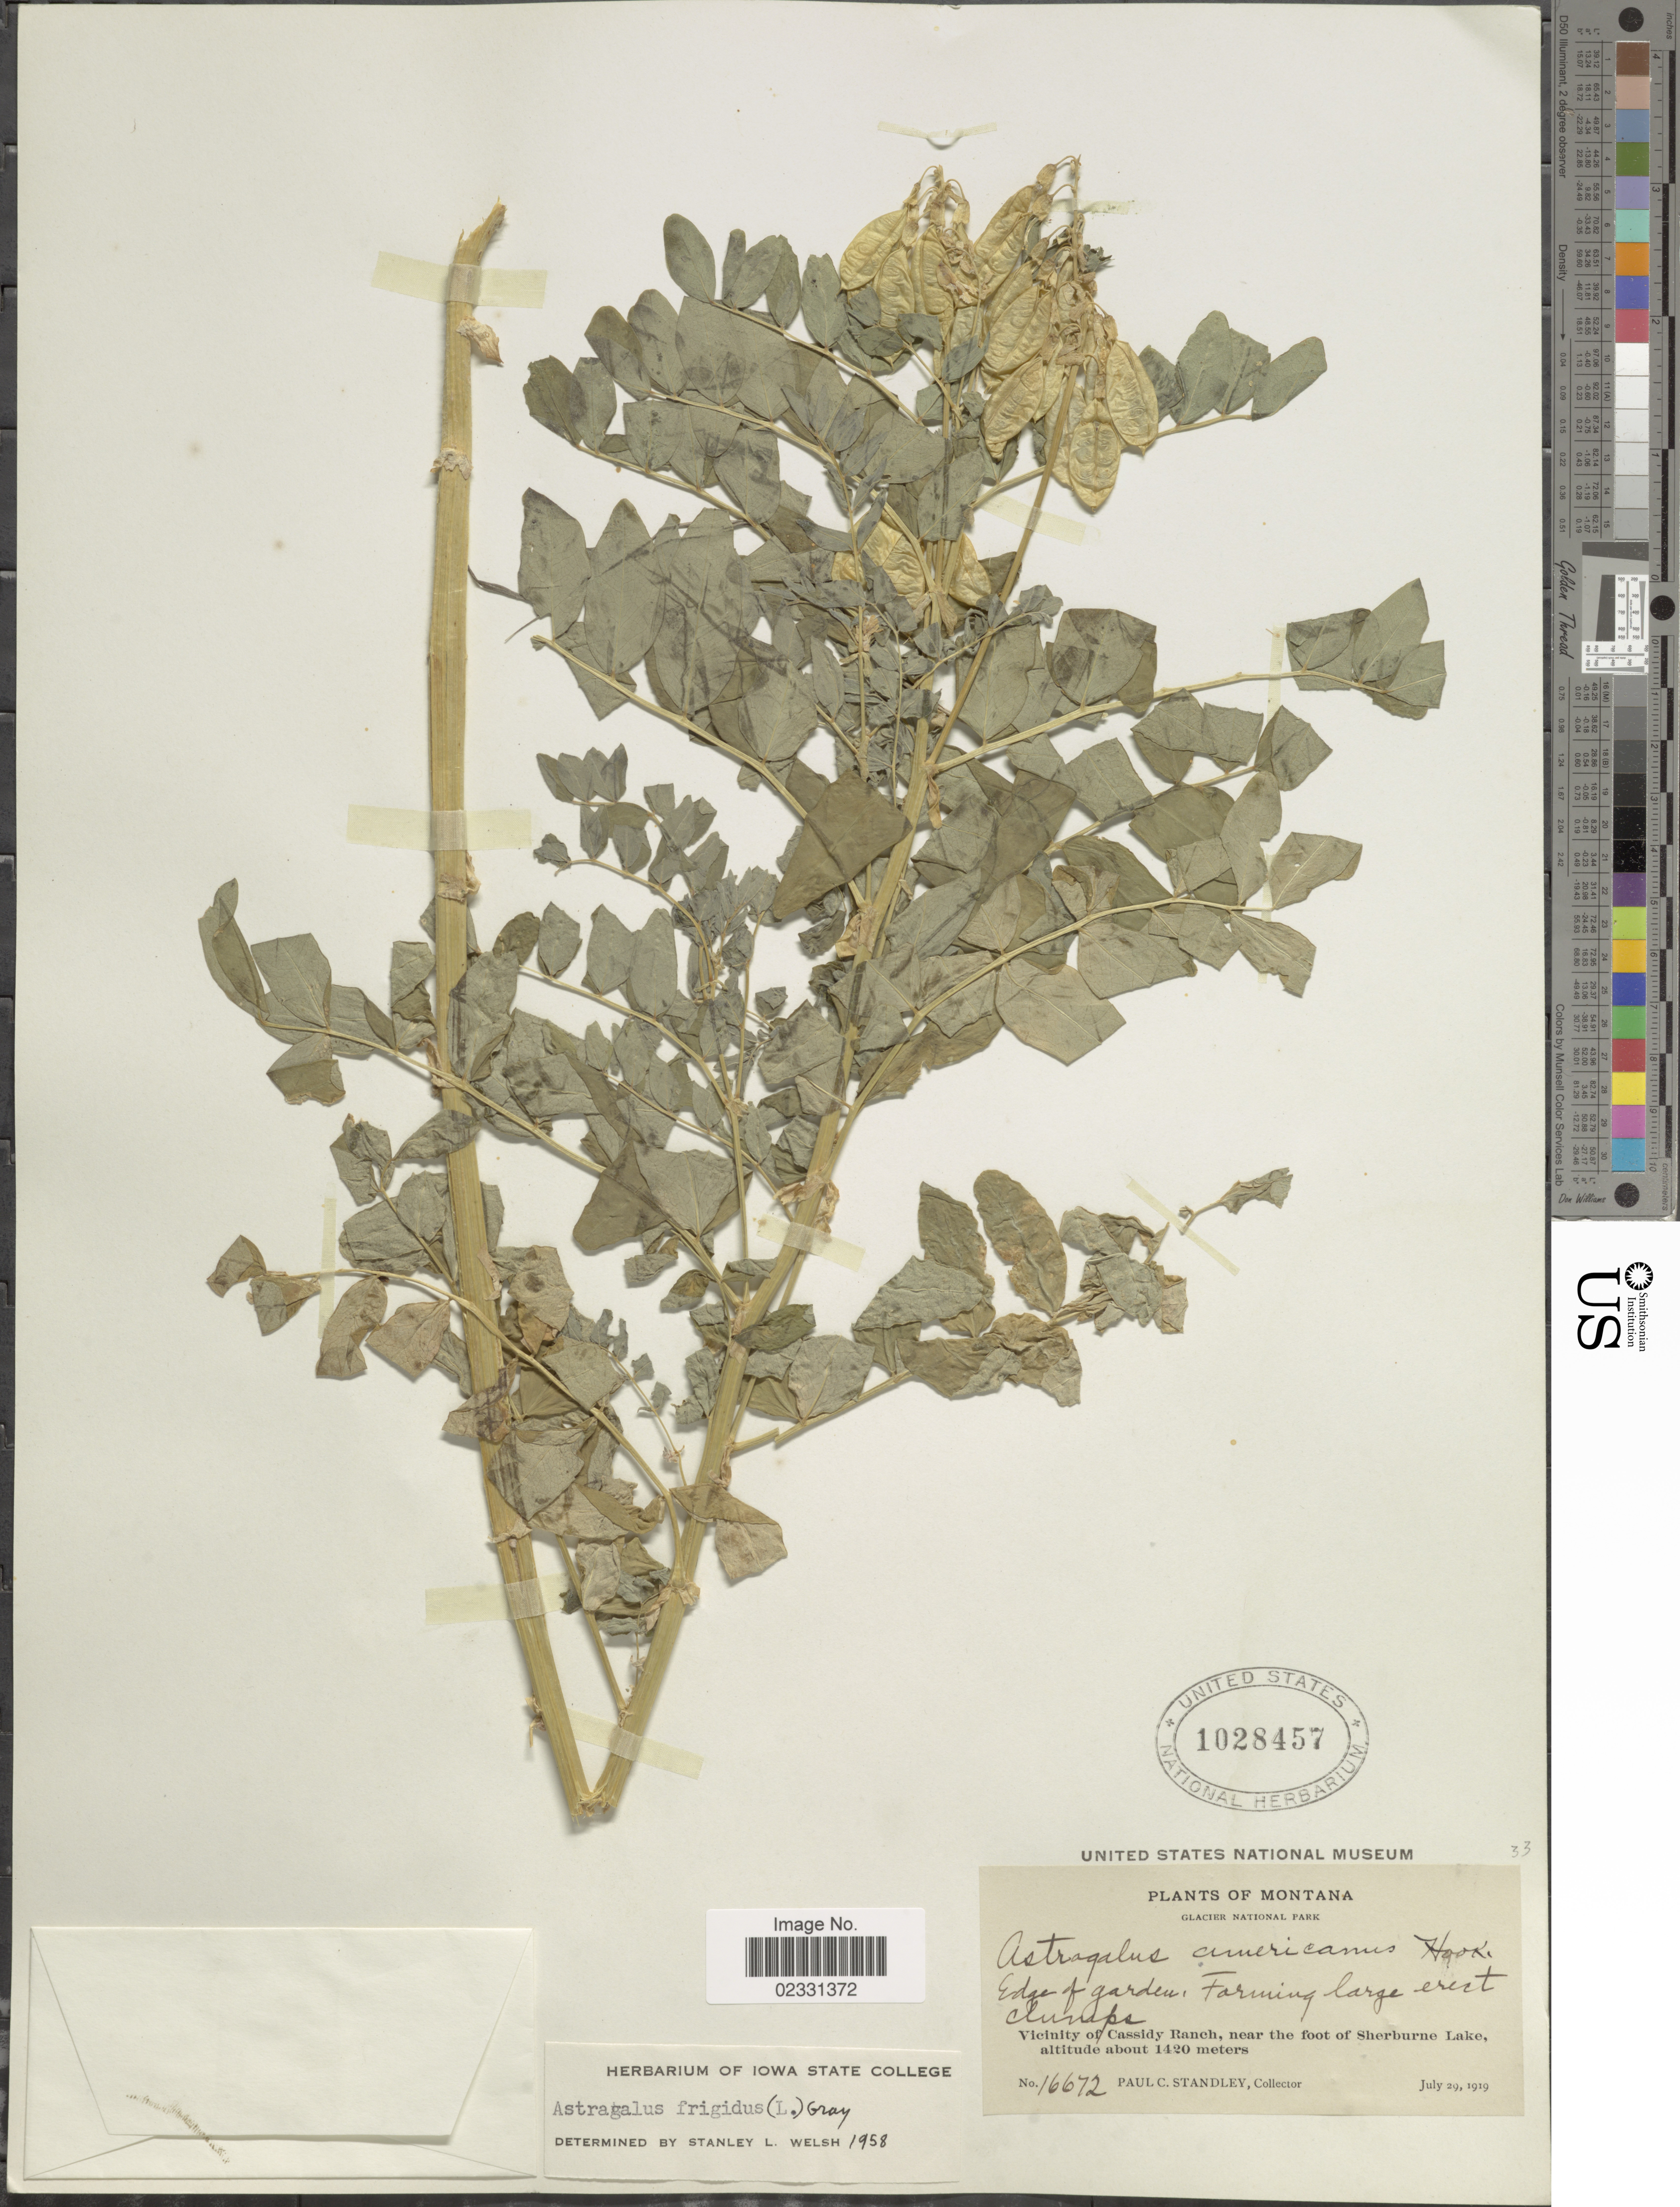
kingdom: Plantae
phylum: Tracheophyta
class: Magnoliopsida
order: Fabales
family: Fabaceae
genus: Astragalus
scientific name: Astragalus frigidus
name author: (L.) A. Gray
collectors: P. C. Standley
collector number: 16672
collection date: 1919-07-29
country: United States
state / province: Montana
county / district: Glacier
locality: Glacier National Park, Vicinity of Cassidy Ranch, near the foot of Sherburne Lake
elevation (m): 1420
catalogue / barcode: US 1028457